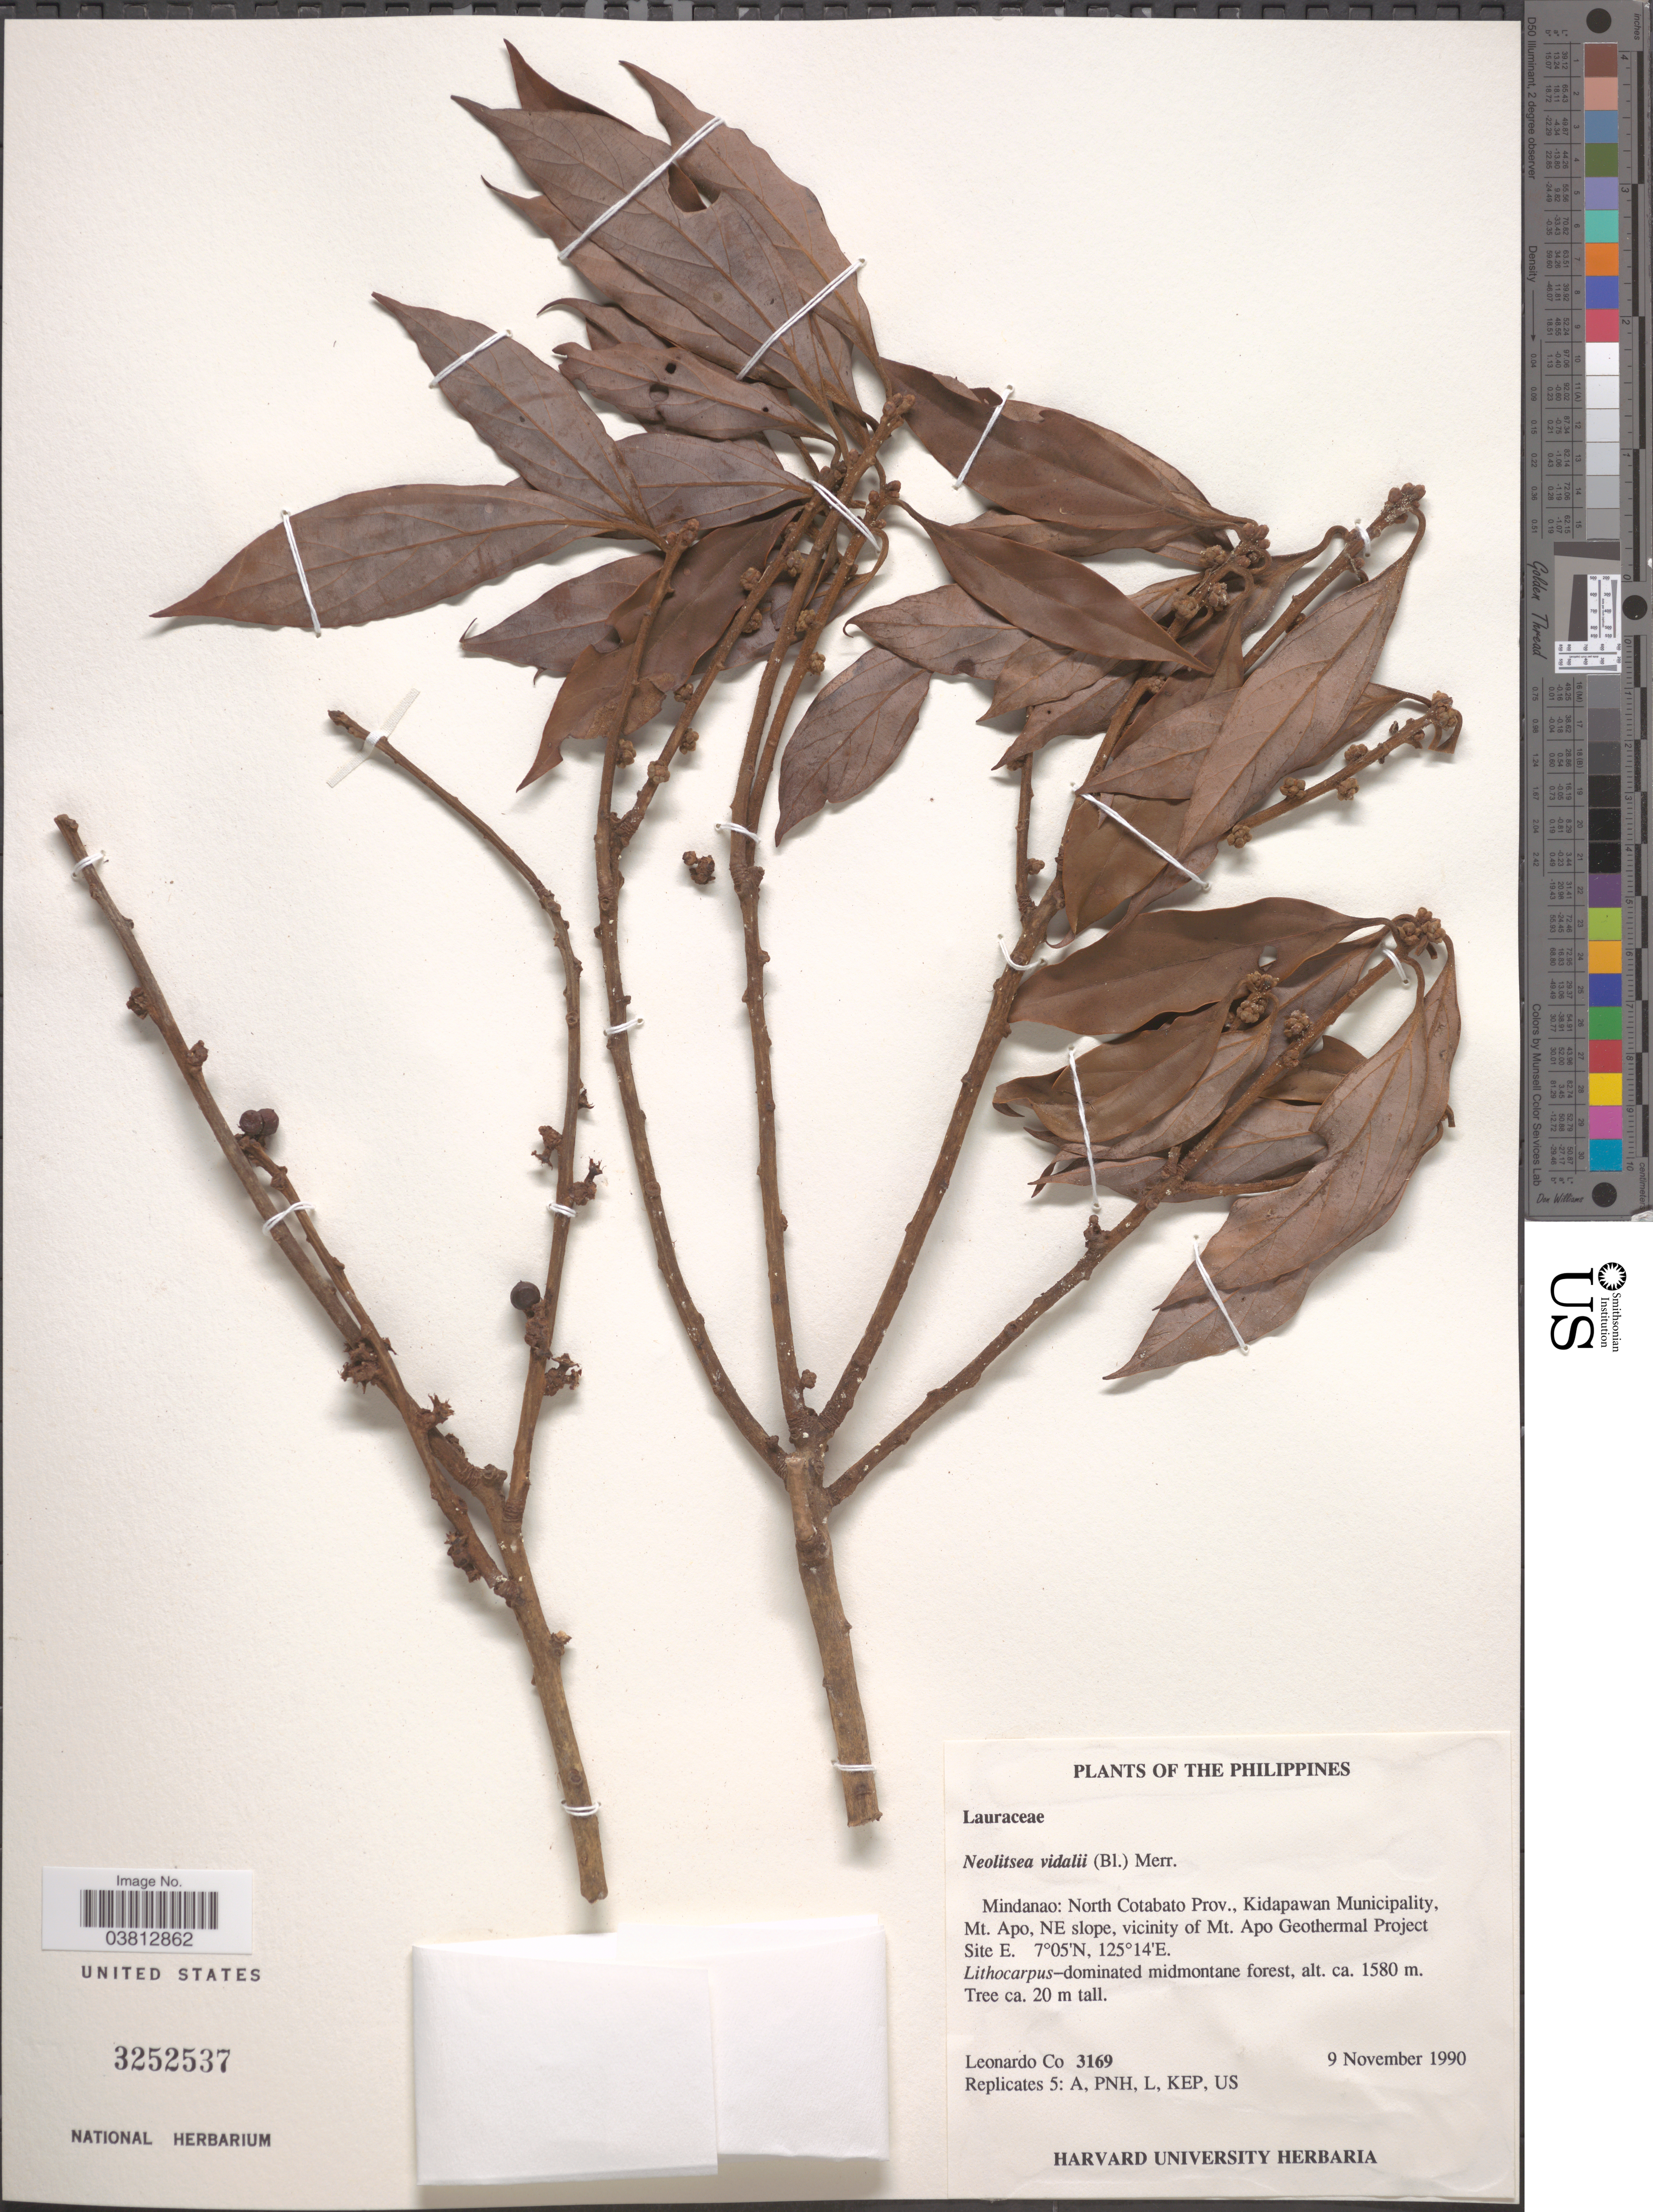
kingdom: Plantae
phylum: Tracheophyta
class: Magnoliopsida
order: Laurales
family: Lauraceae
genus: Neolitsea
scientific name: Neolitsea vidalii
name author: Merr.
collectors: L. Co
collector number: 3169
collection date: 1990-11-09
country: Philippines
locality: Mindanao: North Cotabato Prov., Kidapawan Municipality, Mt. Apo, NE slope, vicinity of Mt. Apo Geothermal Project Site E.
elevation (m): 1580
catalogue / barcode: US 3252537